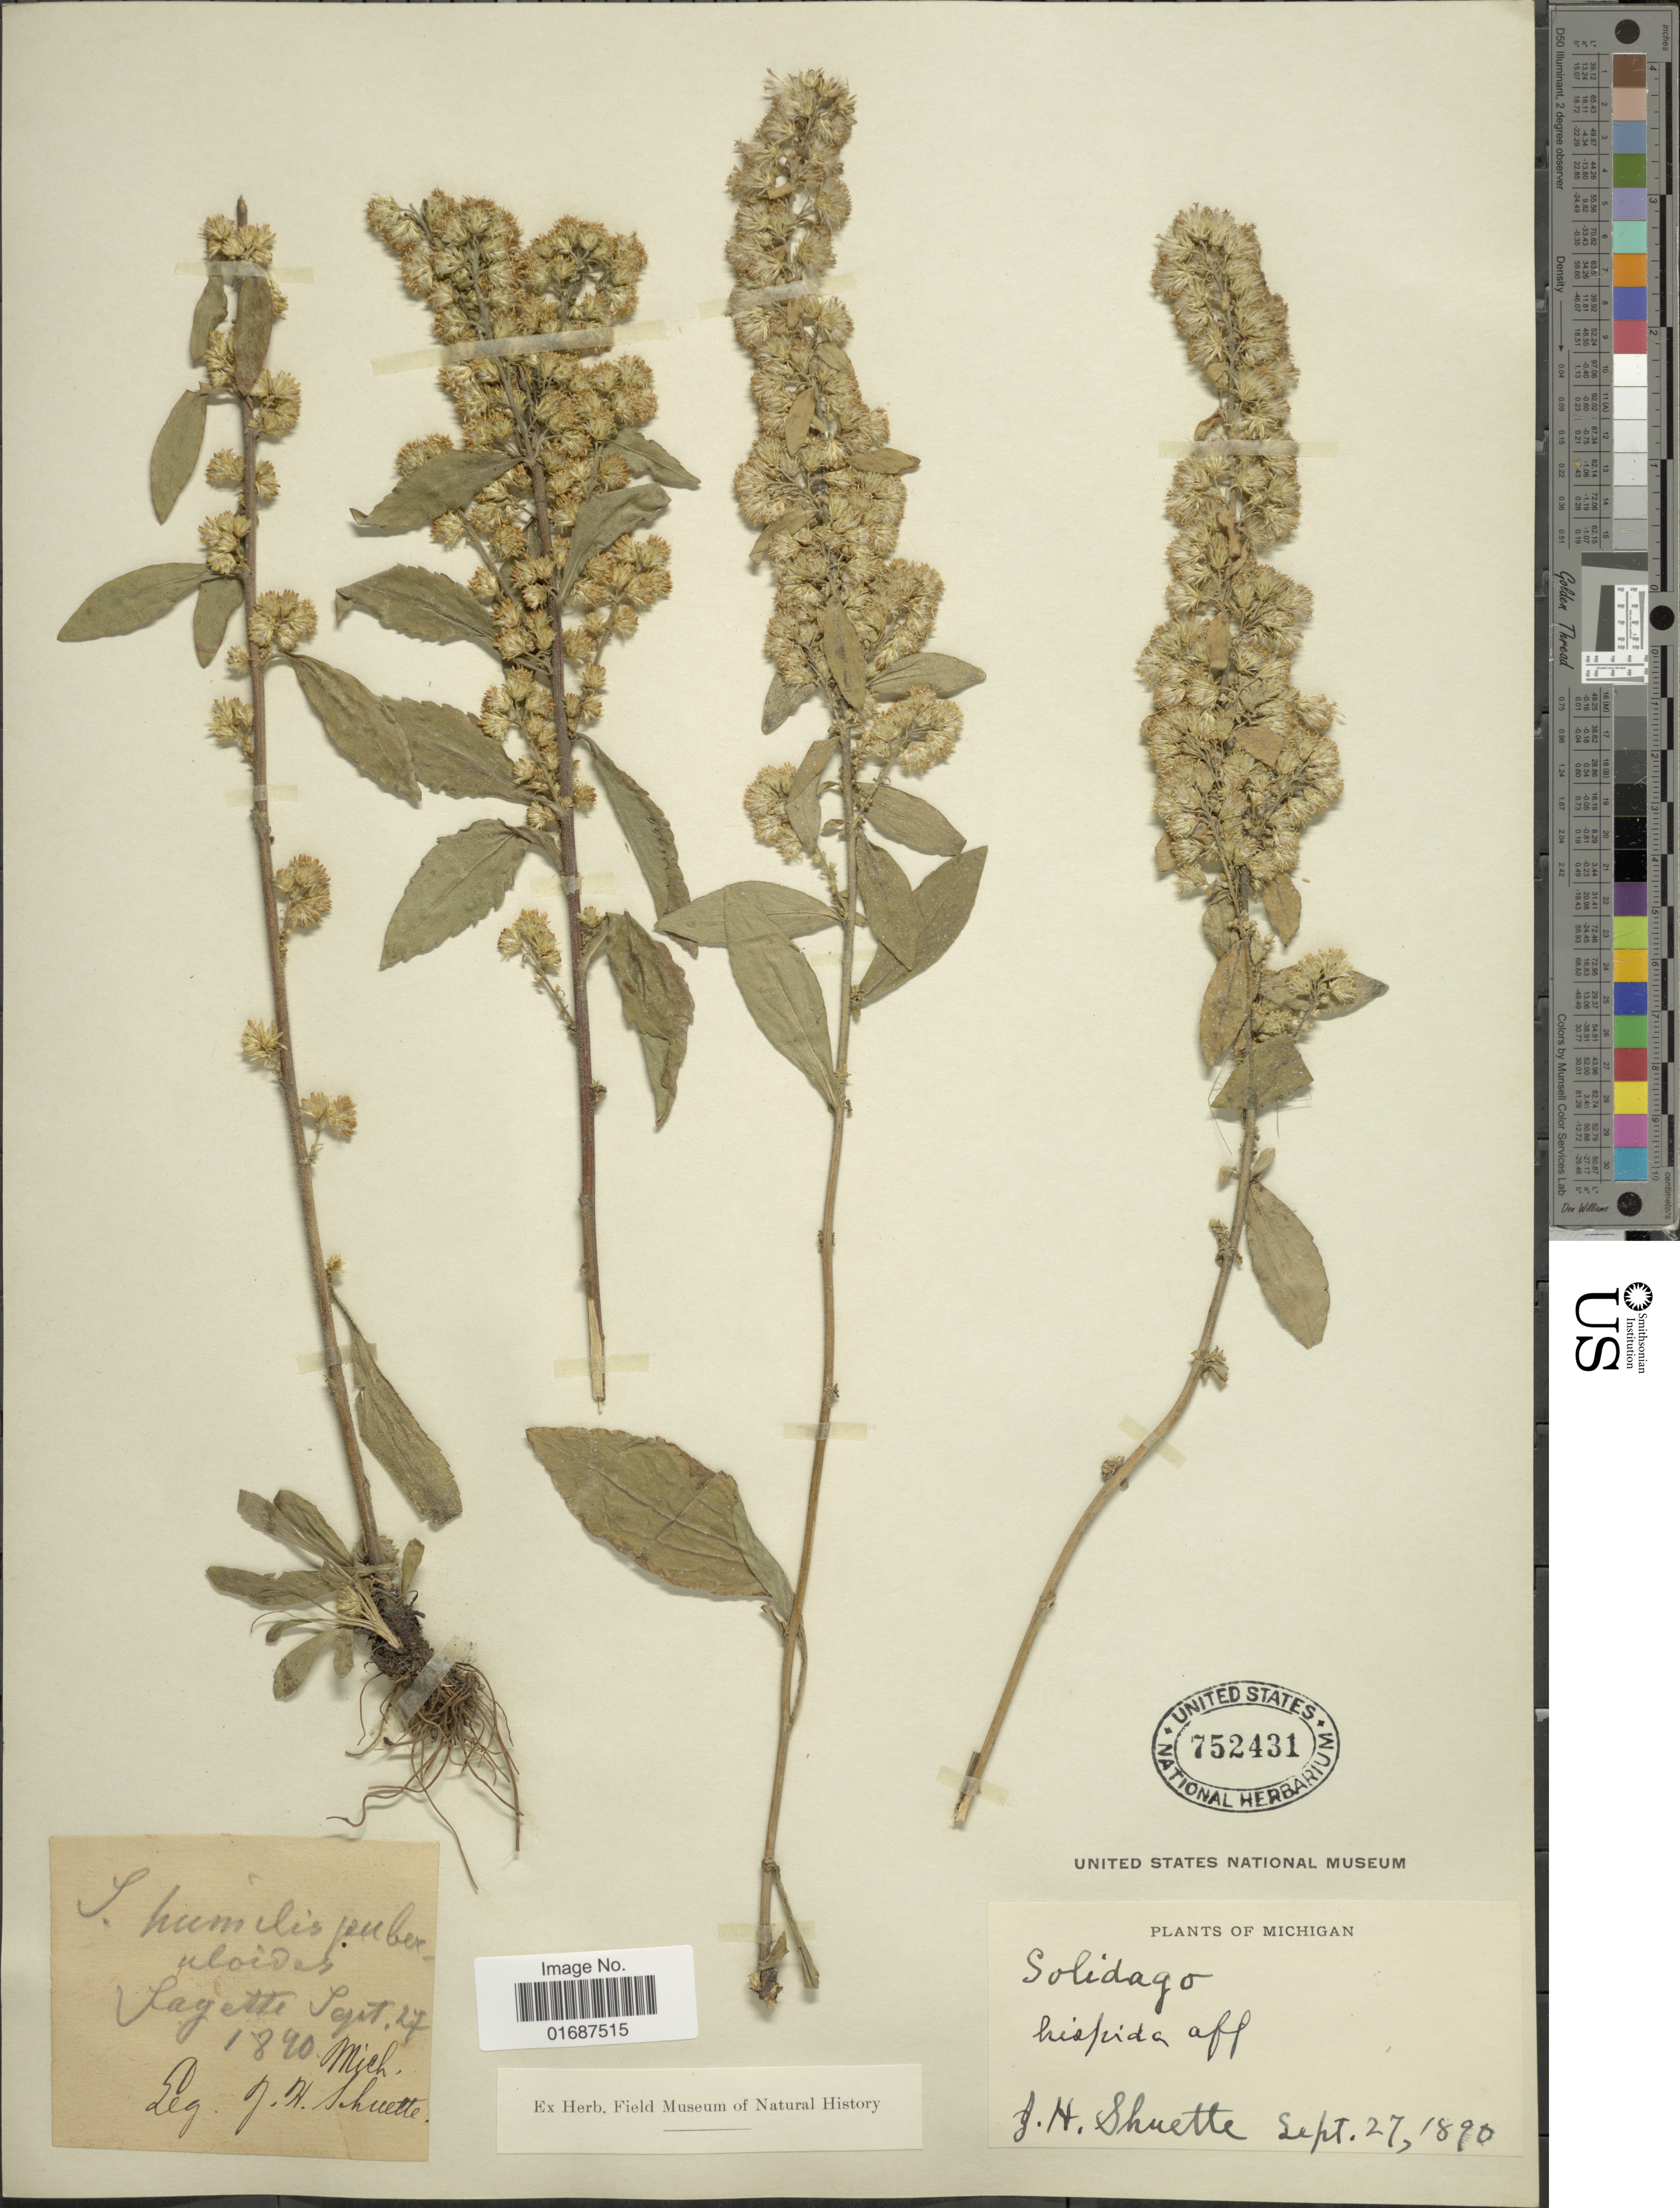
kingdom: Plantae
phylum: Tracheophyta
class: Magnoliopsida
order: Asterales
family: Asteraceae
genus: Solidago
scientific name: Solidago hispida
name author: Muhl. ex Willd.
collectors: J. H. Schuette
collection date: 1890-09-27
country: United States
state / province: Michigan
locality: Fayette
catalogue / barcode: US 752431